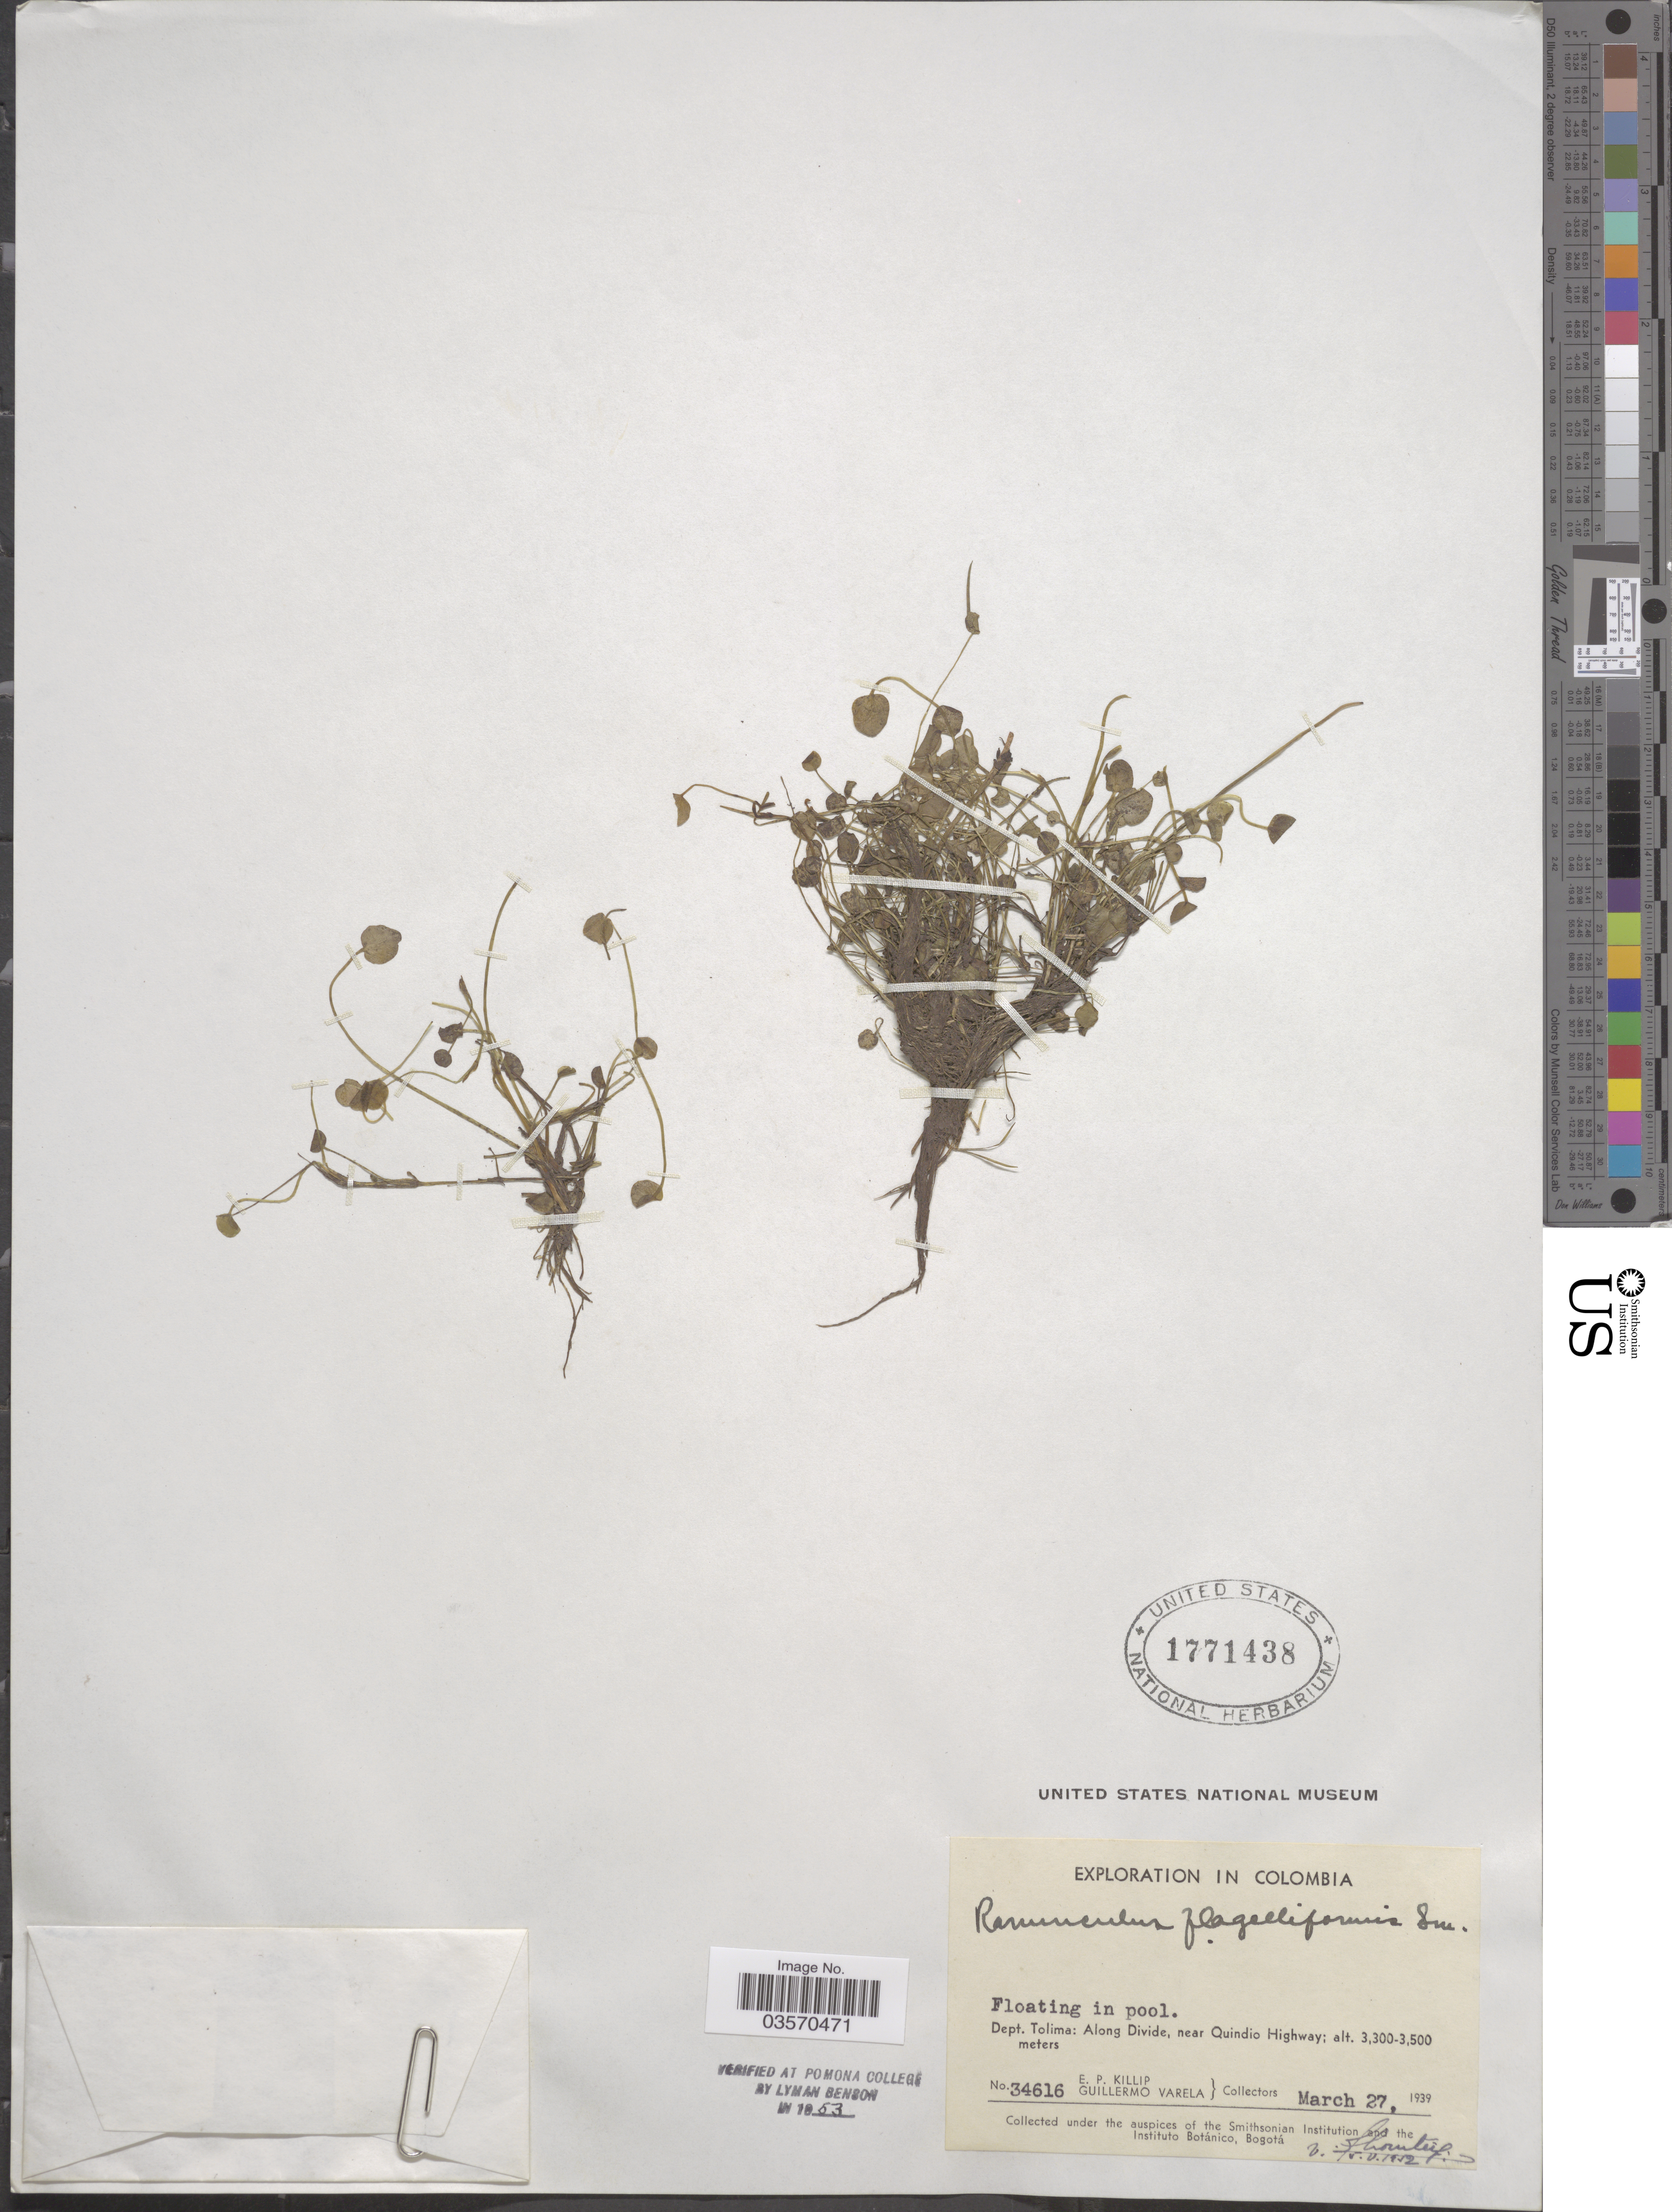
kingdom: Plantae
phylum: Tracheophyta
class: Magnoliopsida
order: Ranunculales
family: Ranunculaceae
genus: Ranunculus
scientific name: Ranunculus flagelliformis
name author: Sm.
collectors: E. P. Killip & G. Varela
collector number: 34616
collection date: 1939-03-27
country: Colombia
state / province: Tolima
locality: Dept. Tolima: Along Divide, near Quindio Highway.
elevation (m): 3300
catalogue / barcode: US 1771438